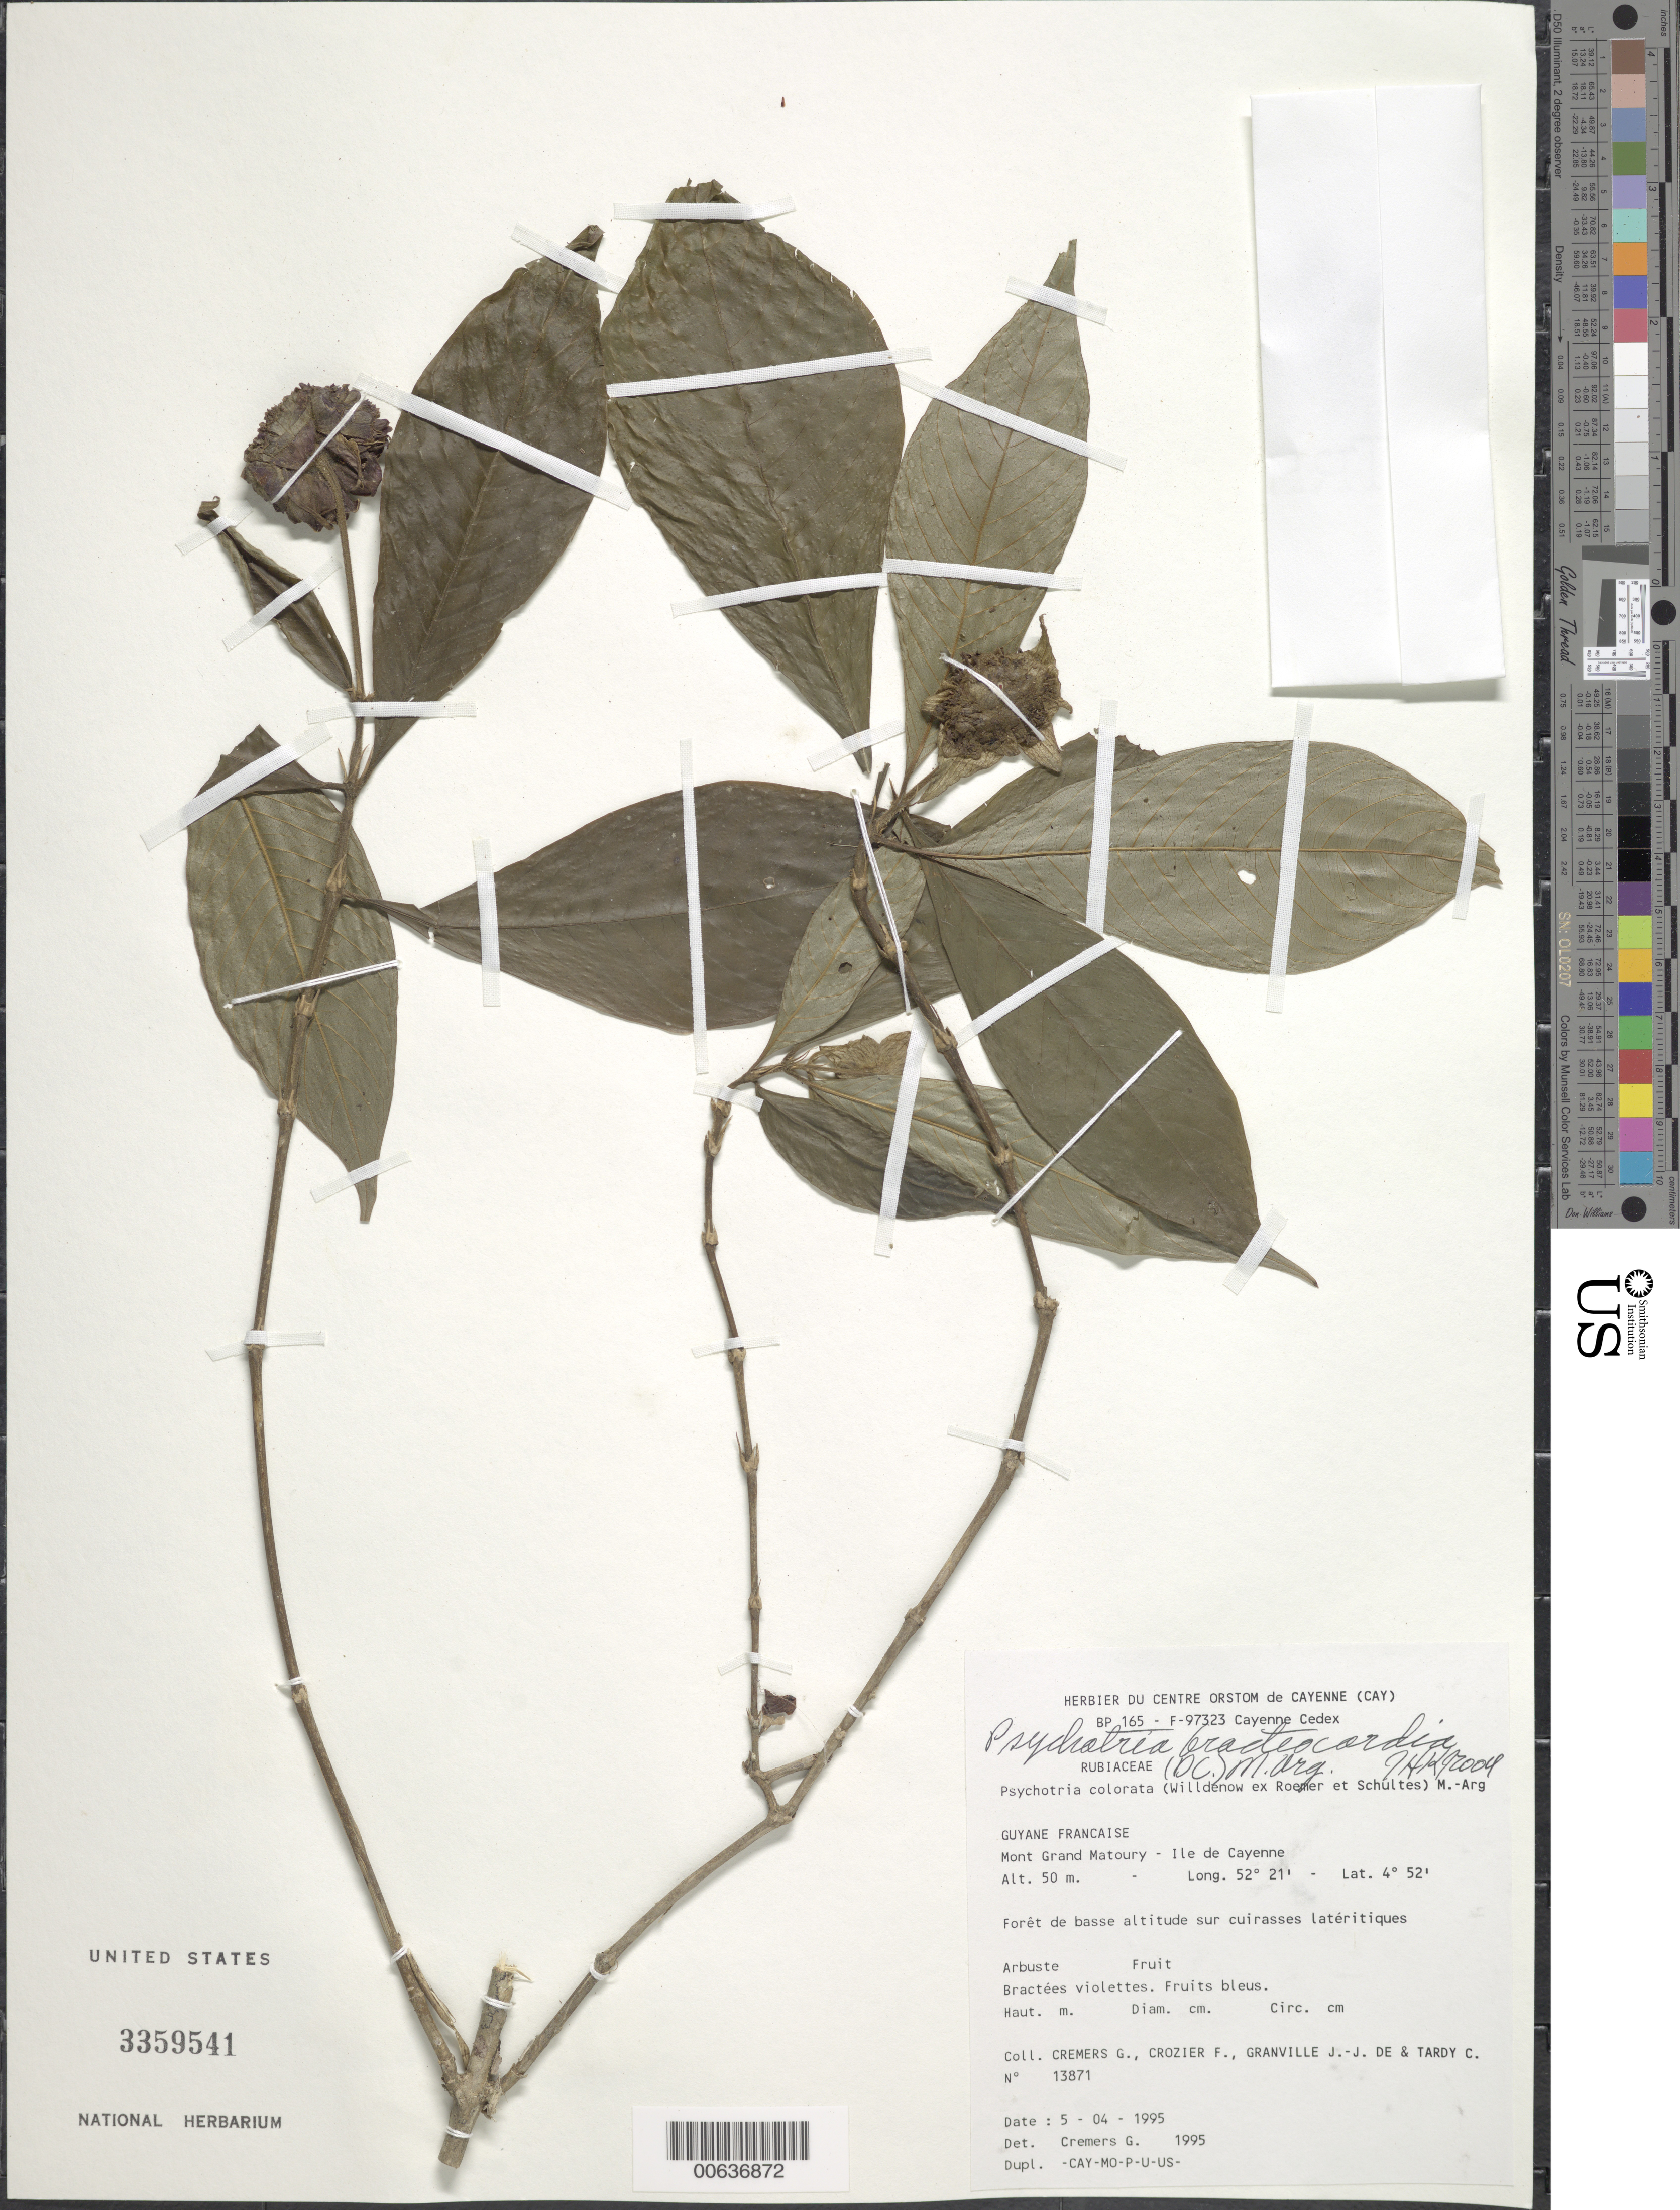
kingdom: Plantae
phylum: Tracheophyta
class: Magnoliopsida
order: Gentianales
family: Rubiaceae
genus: Palicourea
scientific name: Palicourea bracteocardia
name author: (DC.) Delprete & J.H. Kirkbr.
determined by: Kirkbride, J. H., Jr.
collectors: G. Cremers, F. Crozier, J.-J. de Granville & C. Tardy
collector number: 13871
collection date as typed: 5-Apr-95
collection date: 1995-04-05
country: French Guiana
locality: Mont Grand Matoury, Ile de Cayenne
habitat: Forêt de basse altitude sur cuirasses lateritiques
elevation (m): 50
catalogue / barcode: US 3359541